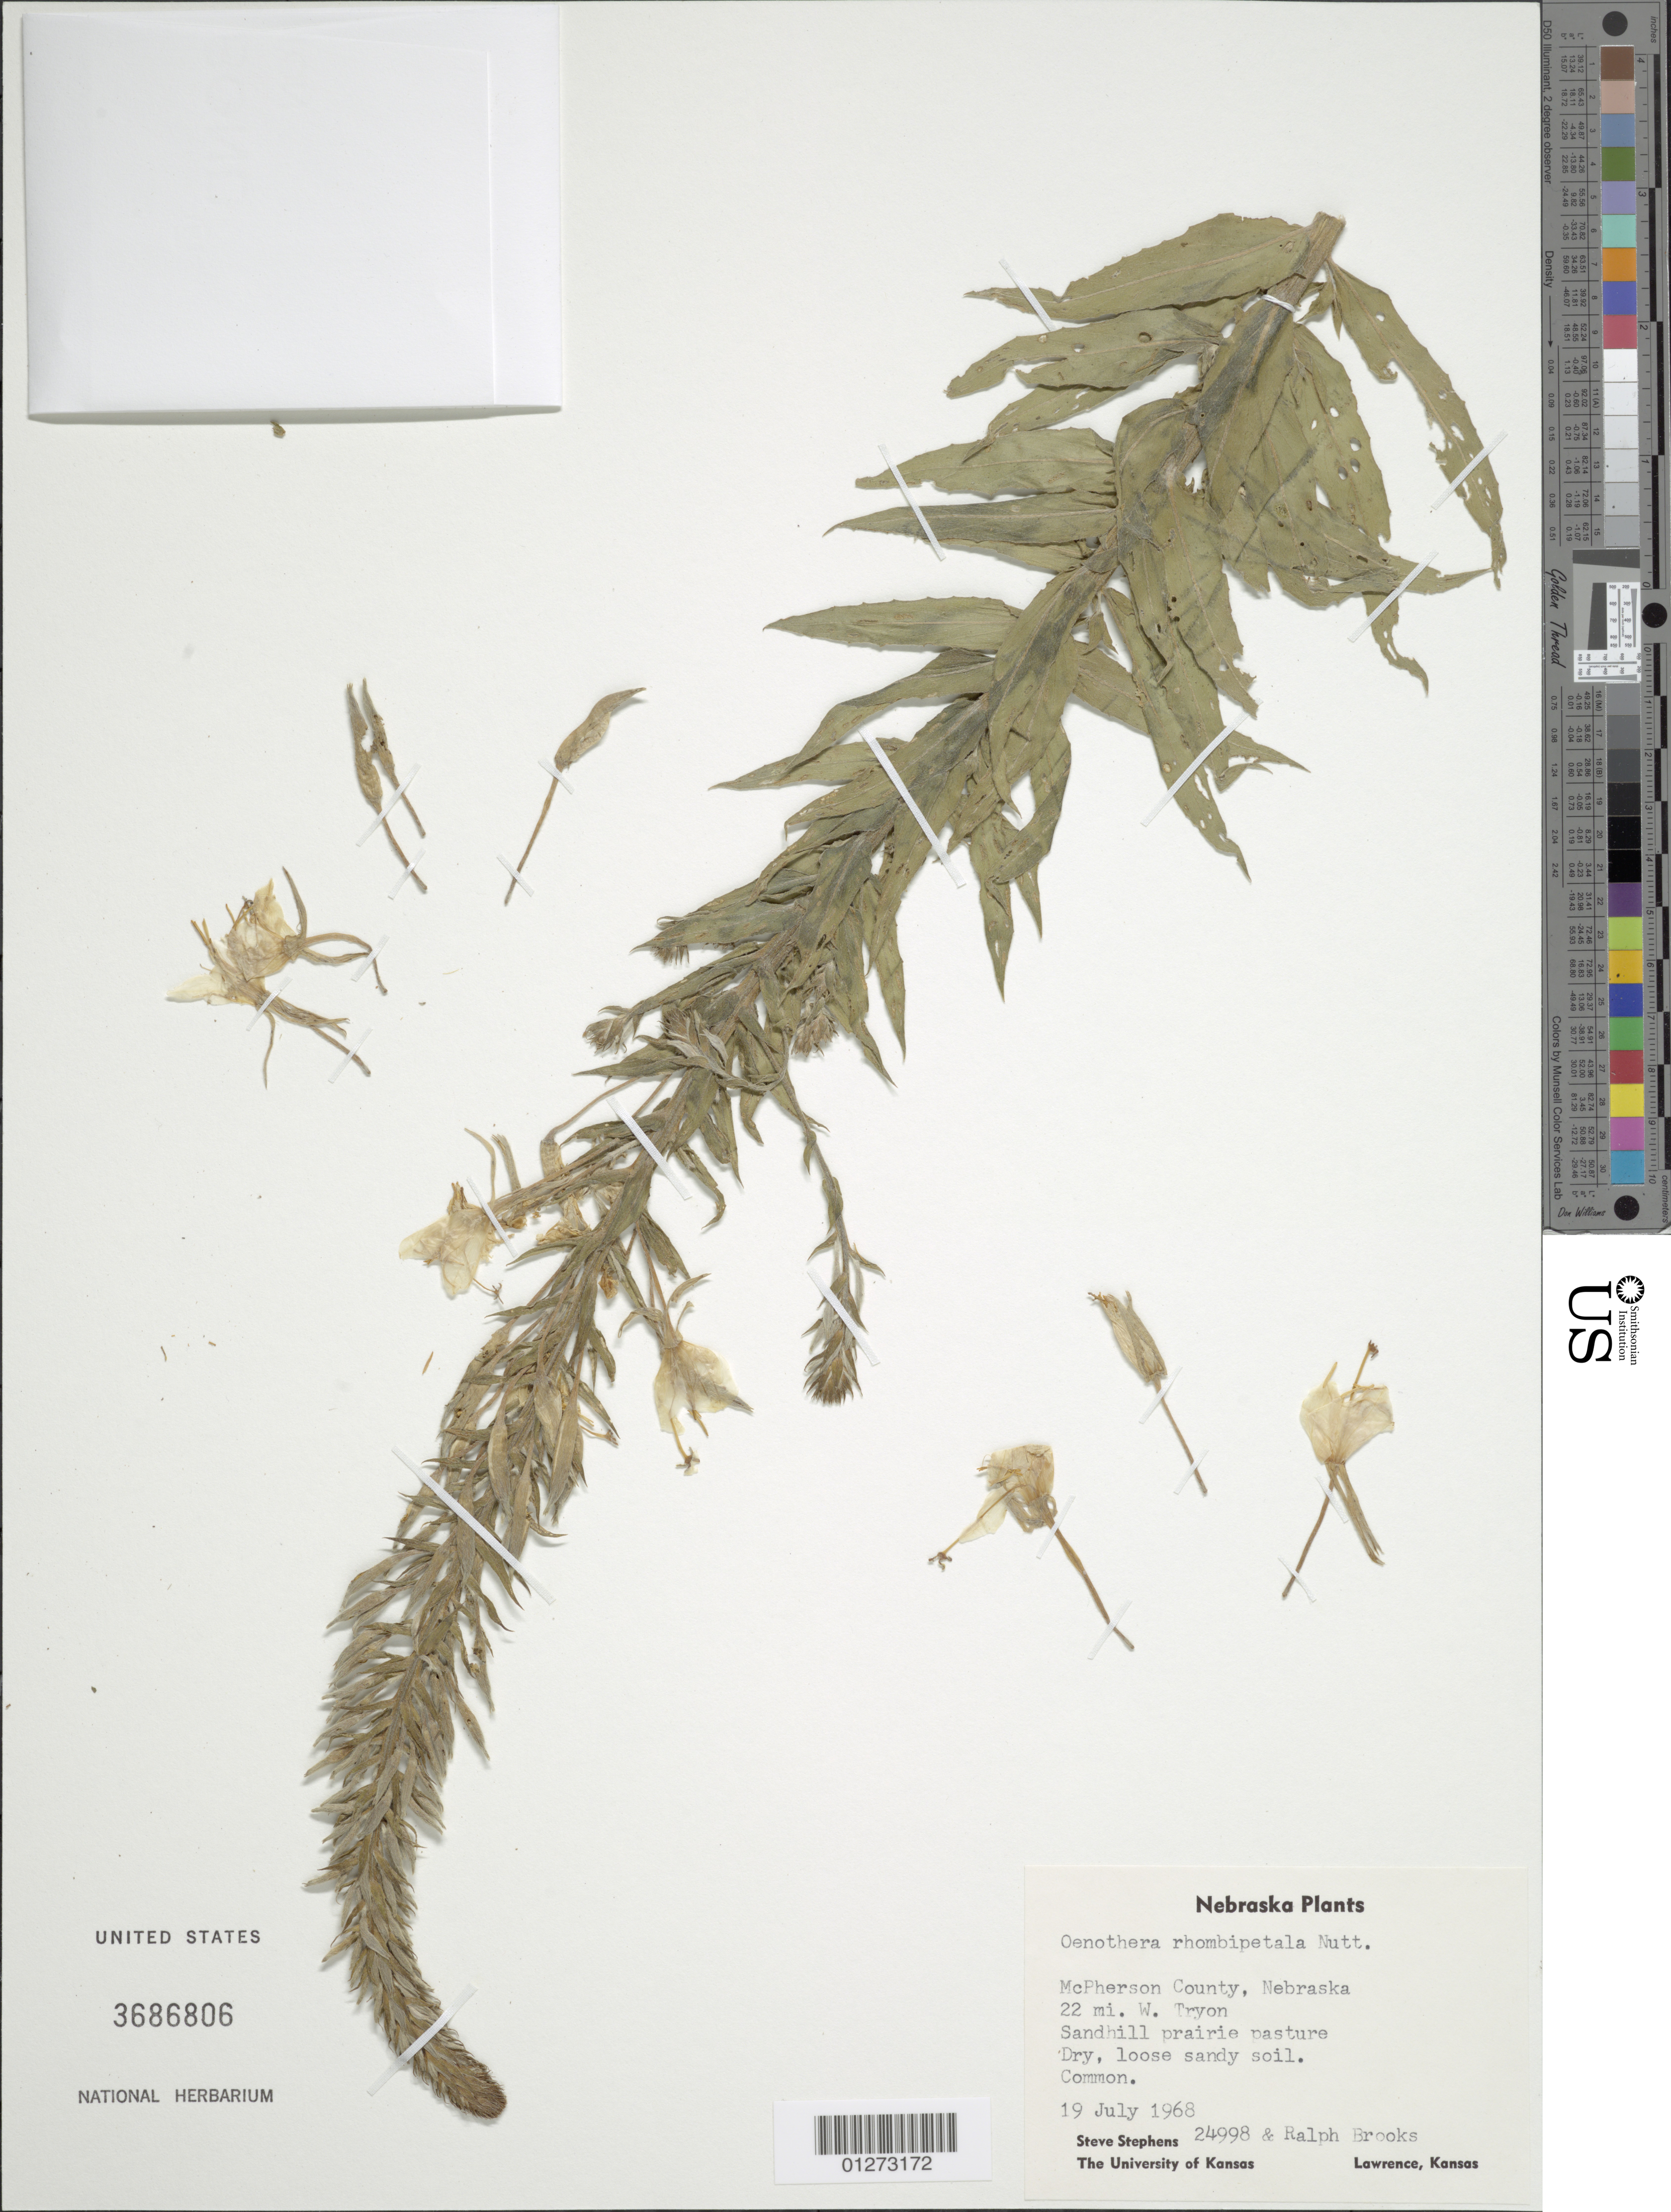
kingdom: Plantae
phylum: Tracheophyta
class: Magnoliopsida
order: Myrtales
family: Onagraceae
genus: Oenothera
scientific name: Oenothera rhombipetala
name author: Nutt. ex Torr & A. Gray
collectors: S. Stephens & R. E. Brooks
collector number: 24998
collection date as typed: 19 July 1968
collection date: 1968-07-19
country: United States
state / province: Nebraska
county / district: McPherson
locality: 22 mi W Tryon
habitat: Sandhill prairie pasture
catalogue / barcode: US 3686806